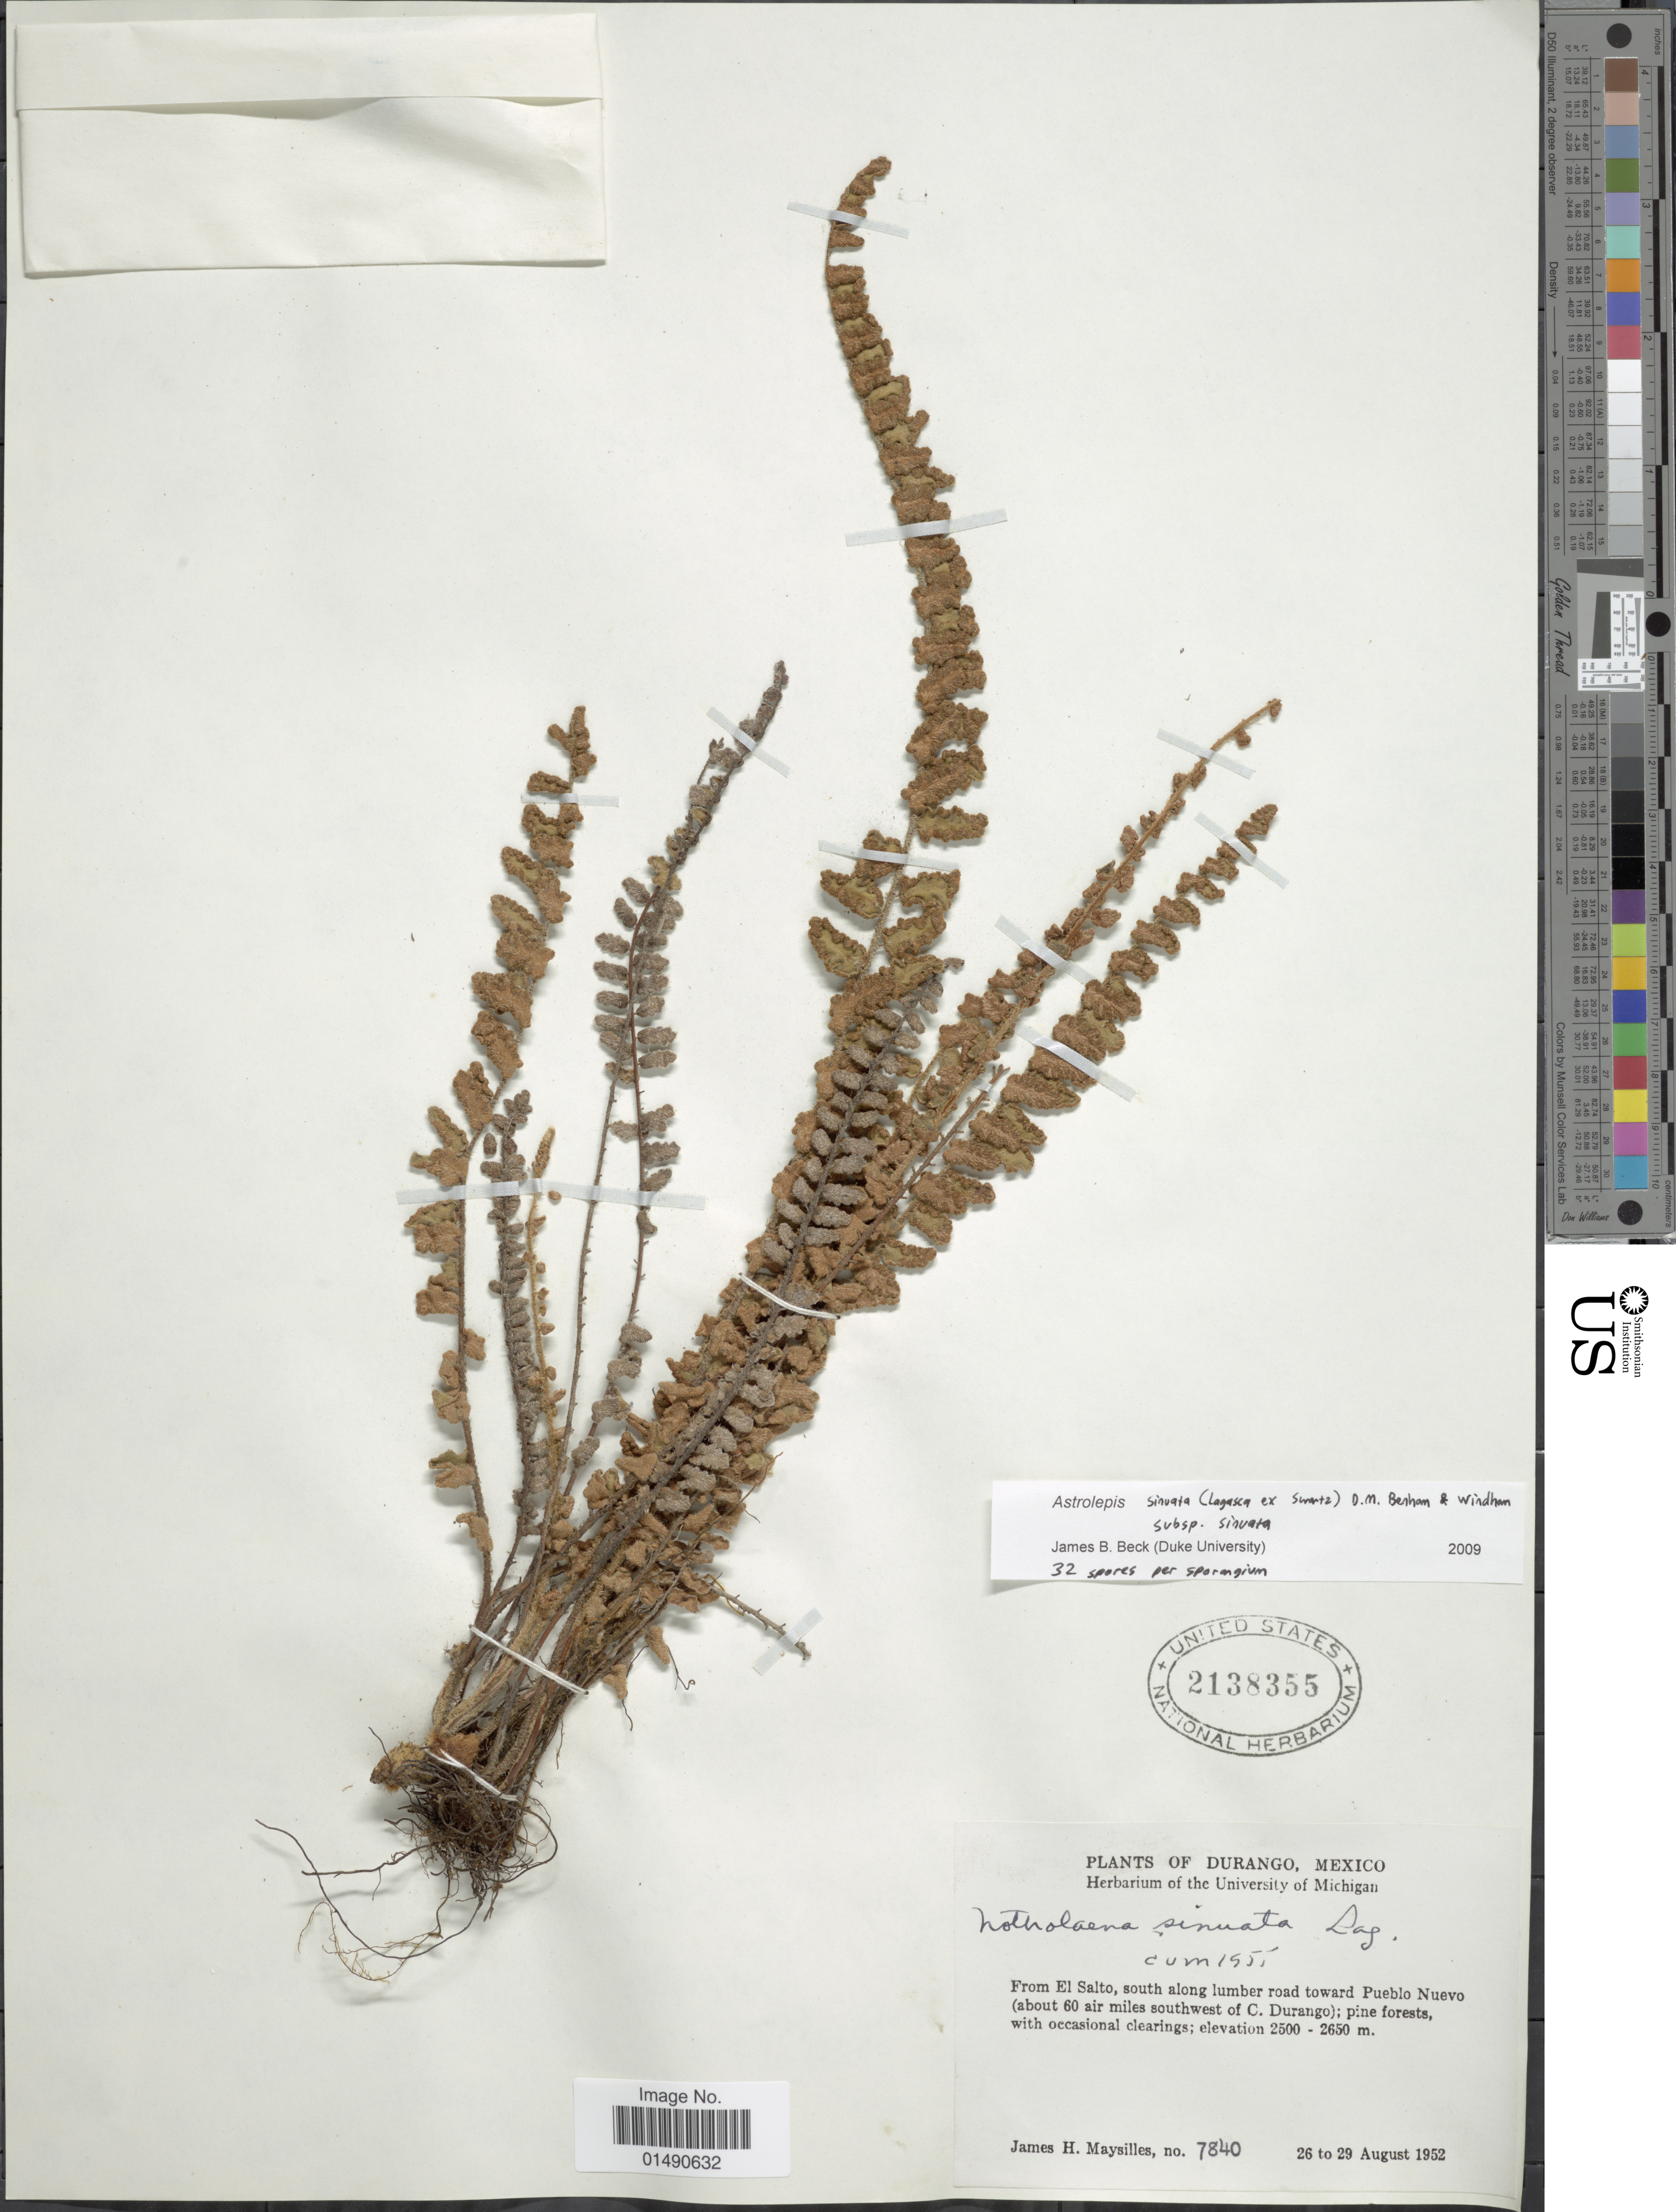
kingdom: Plantae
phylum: Tracheophyta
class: Polypodiopsida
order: Polypodiales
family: Pteridaceae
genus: Astrolepis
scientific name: Astrolepis sinuata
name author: (Lag. ex Sw.) D.M. Benham & Windham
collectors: J. Maysilles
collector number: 7840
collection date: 1952-08-26/1952-08-29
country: Mexico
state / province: Durango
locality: From El Salto, south along lumber road towards Pueblo Nuevo (about 60 air miles southwest of C. Durango); pine forests with occasional clearings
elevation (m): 2500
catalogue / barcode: US 2138355